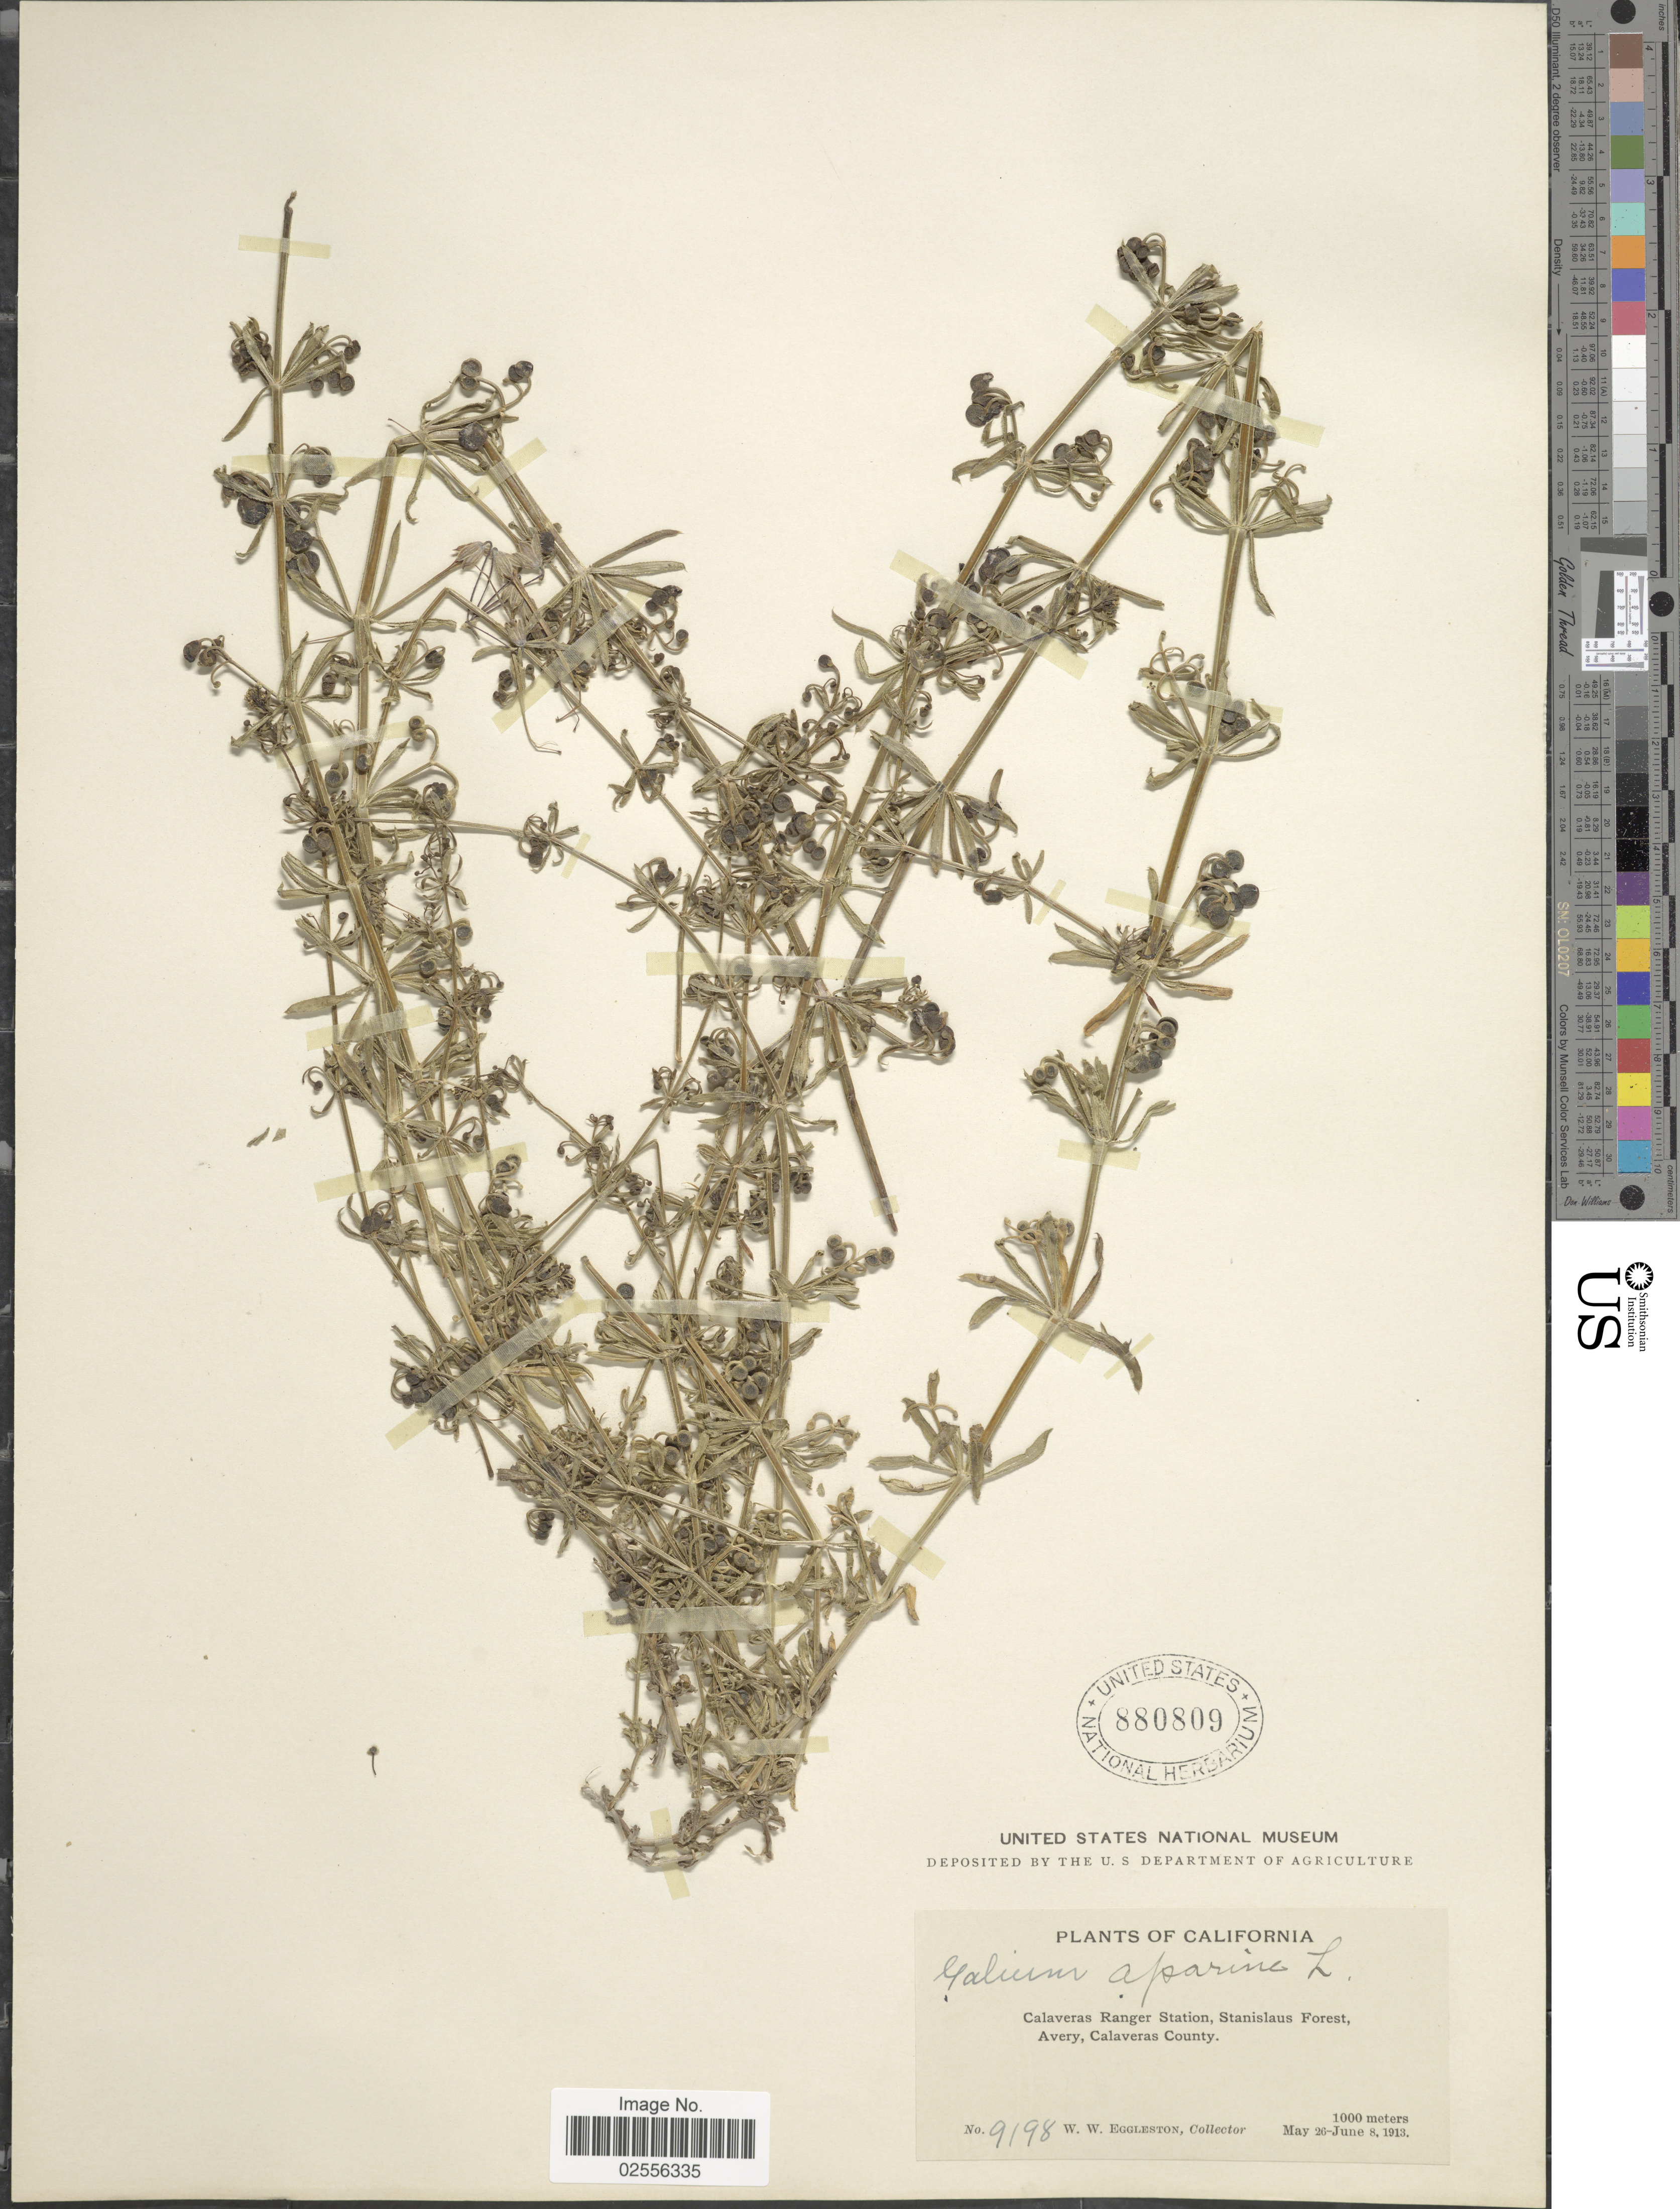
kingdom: Plantae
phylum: Tracheophyta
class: Magnoliopsida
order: Gentianales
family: Rubiaceae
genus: Galium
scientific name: Galium aparine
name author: L.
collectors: W. W. Eggleston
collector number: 9198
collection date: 1913-05-26/1913-06-08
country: United States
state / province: California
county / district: Calaveras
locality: Calaveras Ranger Station, Stanislaus Forest, Avery, Calaveras County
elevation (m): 1000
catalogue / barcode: US 880809